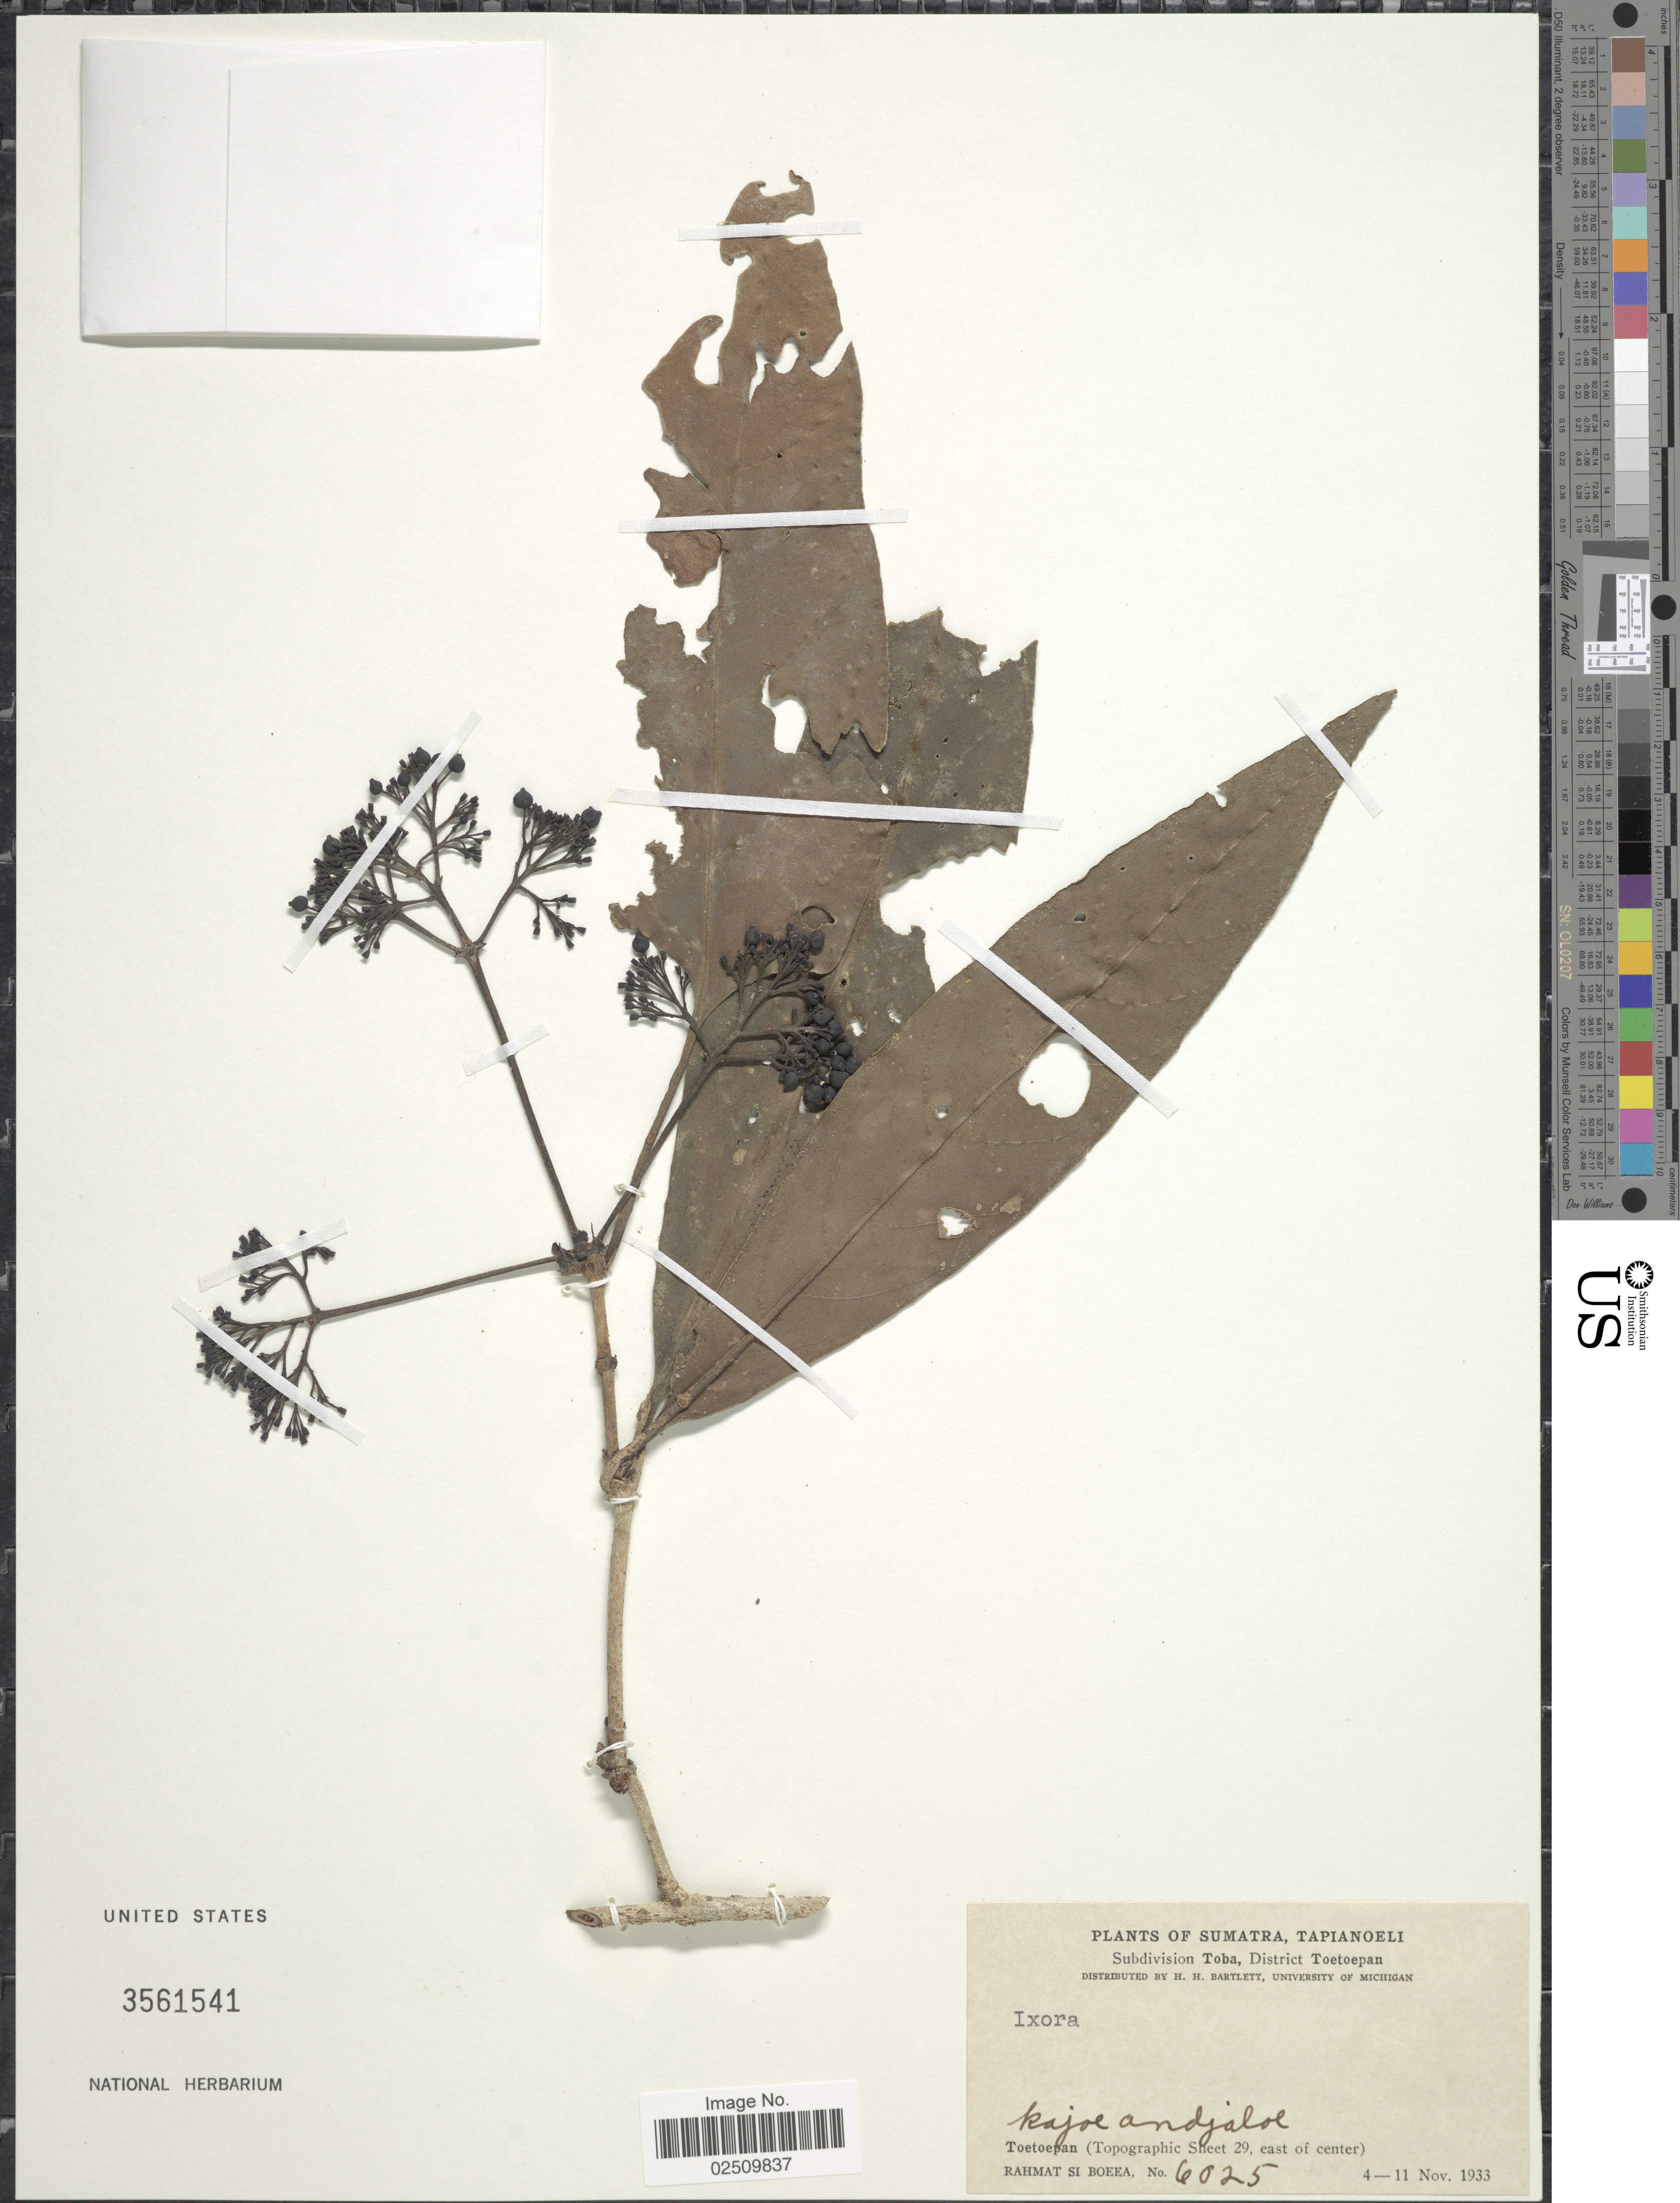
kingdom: Plantae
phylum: Tracheophyta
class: Magnoliopsida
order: Gentianales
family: Rubiaceae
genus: Ixora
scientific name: Ixora sp.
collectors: Rahmat Si Boeea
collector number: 6025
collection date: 1933-11-04/1933-11-11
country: Indonesia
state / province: Sumatra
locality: Tapianoeli. Subdivision Toba, District Toetoepan. Kajoe Andjaloe. Toetoepan (Topographic Sheet 29, east of center).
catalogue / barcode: US 3561541